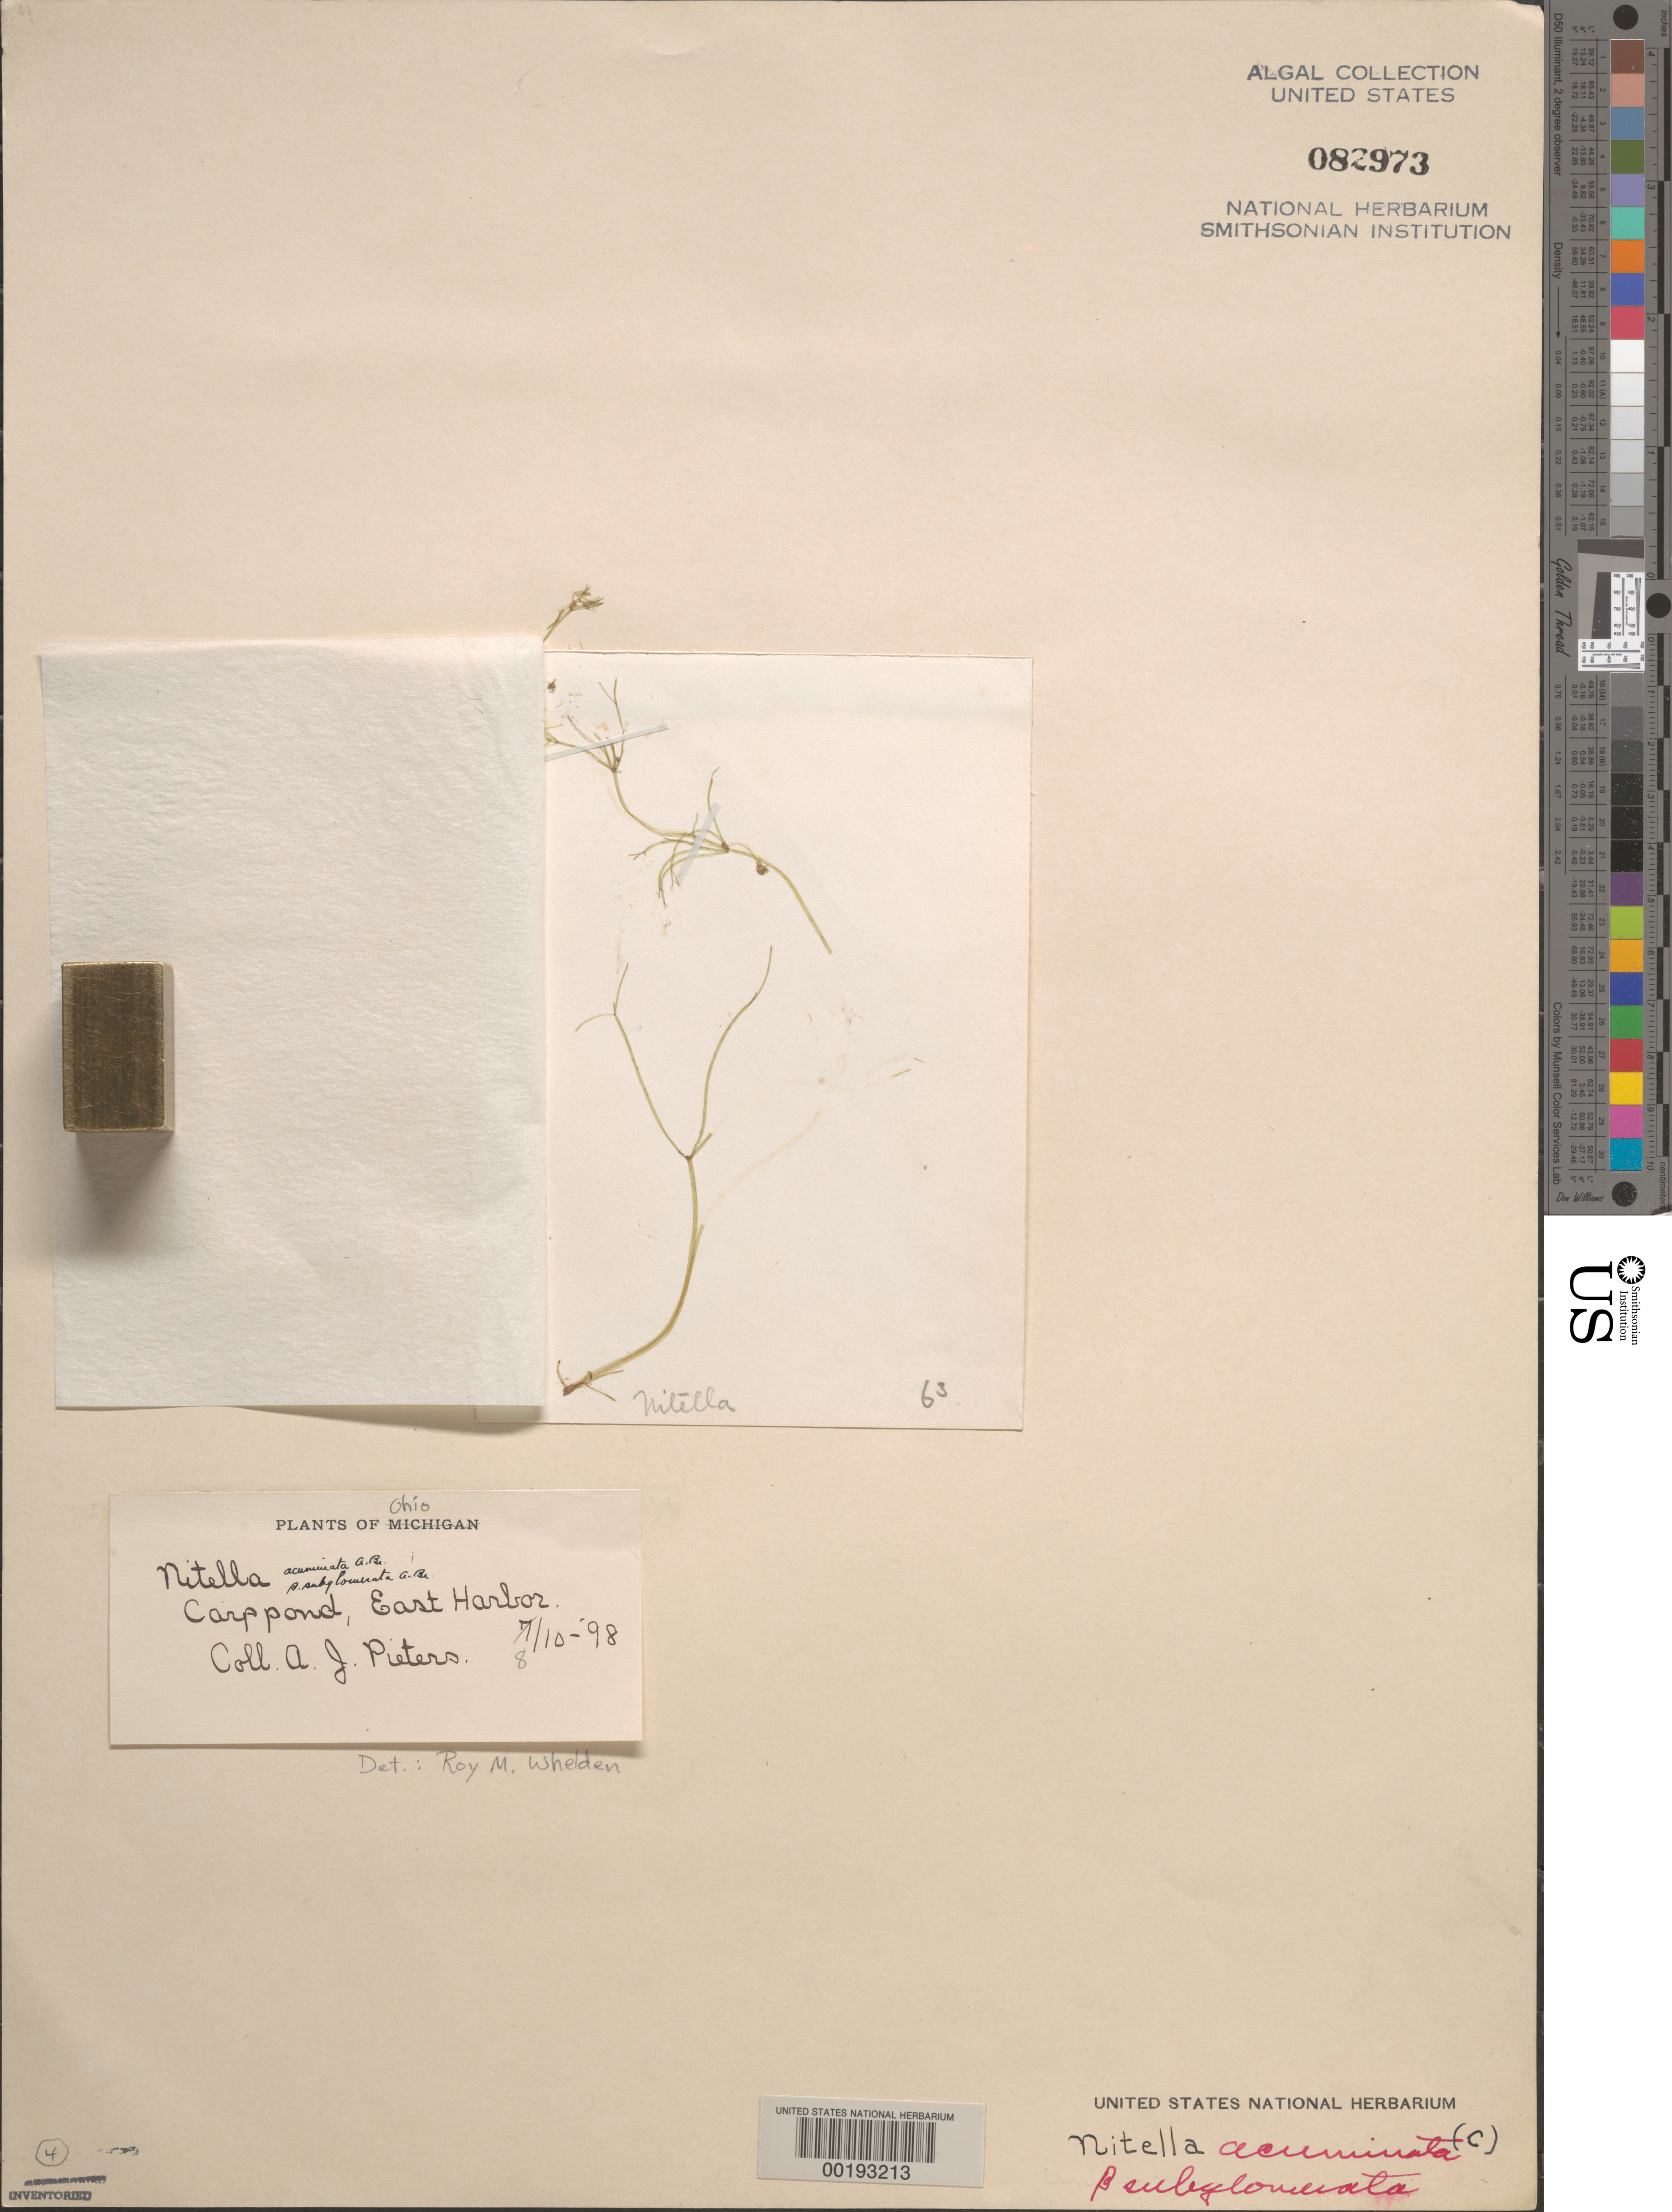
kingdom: Plantae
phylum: Charophyta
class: Charophyceae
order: Charales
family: Characeae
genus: Nitella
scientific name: Nitella acuminata var. subglomerata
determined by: Whelden, R. M.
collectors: A. Pieters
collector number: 63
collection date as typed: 10 Aug 1898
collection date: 1898-08-10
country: United States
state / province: Ohio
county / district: Ottawa County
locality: Carp Pond, East Harbor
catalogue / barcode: US 82973